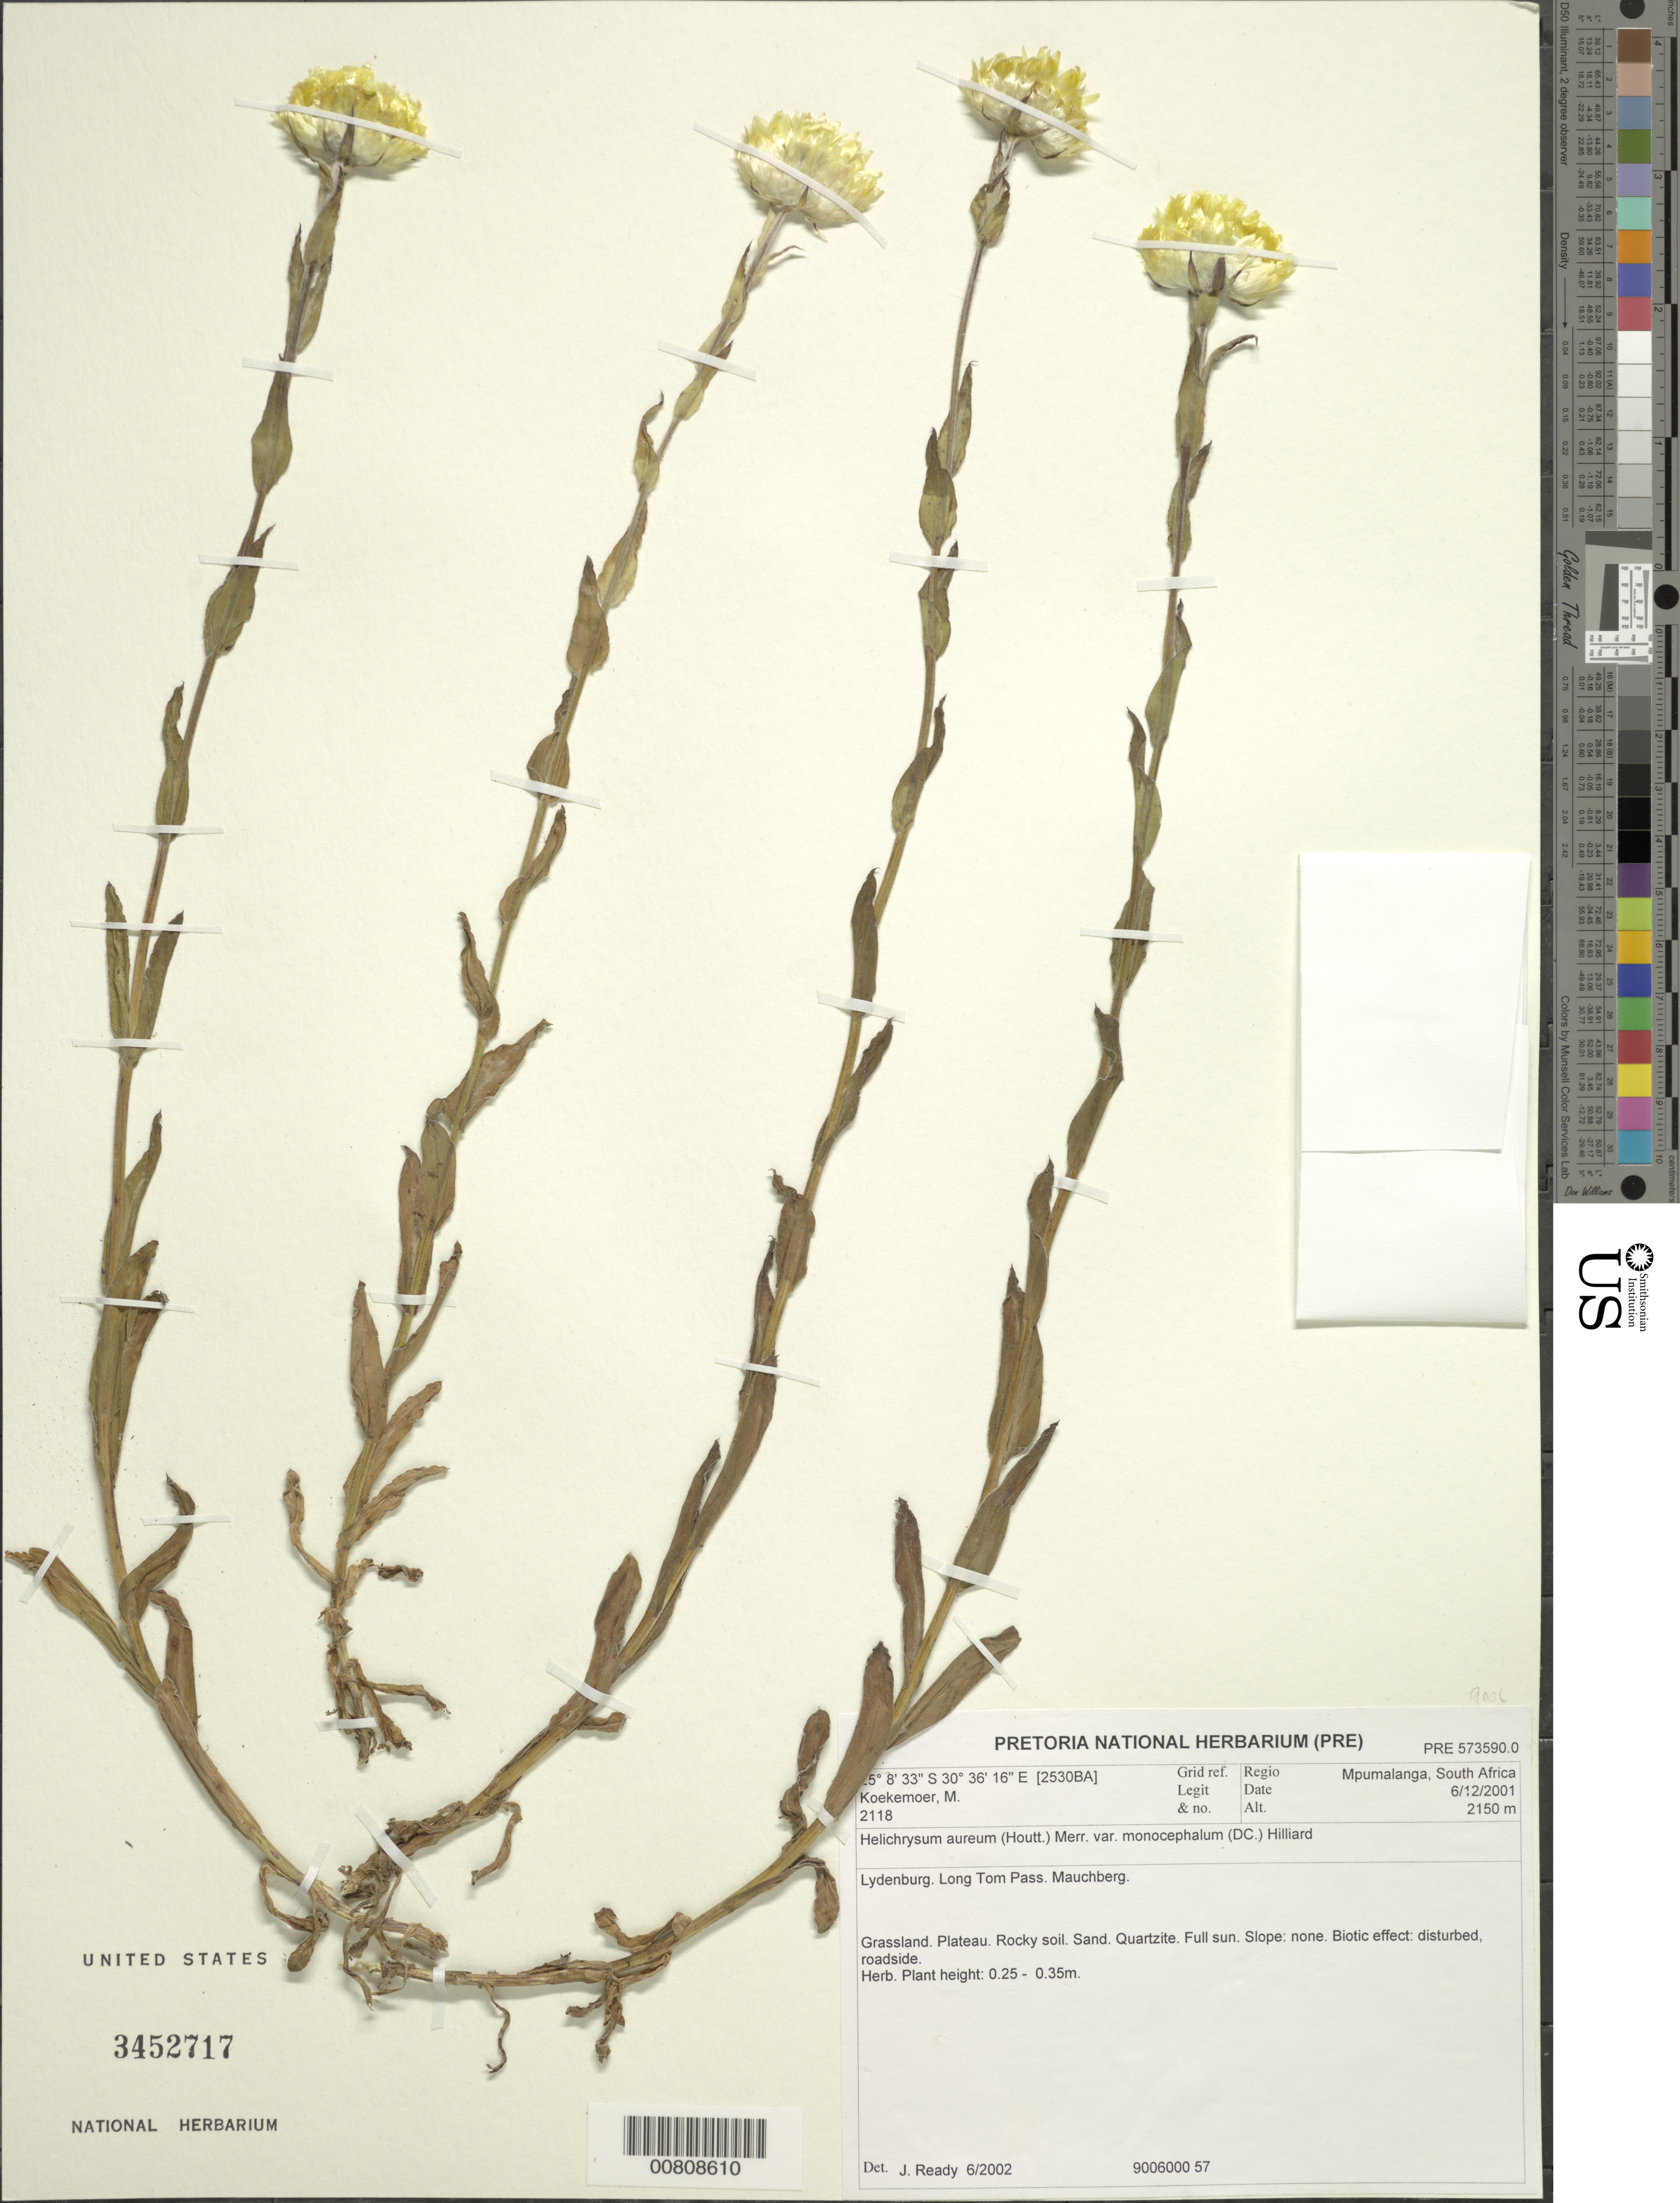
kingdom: Plantae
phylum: Tracheophyta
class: Magnoliopsida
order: Asterales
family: Asteraceae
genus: Helichrysum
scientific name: Helichrysum aureum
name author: (Houtt.) Merr.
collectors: M. Koekemoer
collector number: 2118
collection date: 2001-12-06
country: South Africa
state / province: Mpumalanga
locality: Lydenburg, Lont Tom Pass, Mauchberg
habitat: Grassland, plateau, rocky soil, sand, quartzite, full sun, disturbed, roadside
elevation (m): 2150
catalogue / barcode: US 3452717